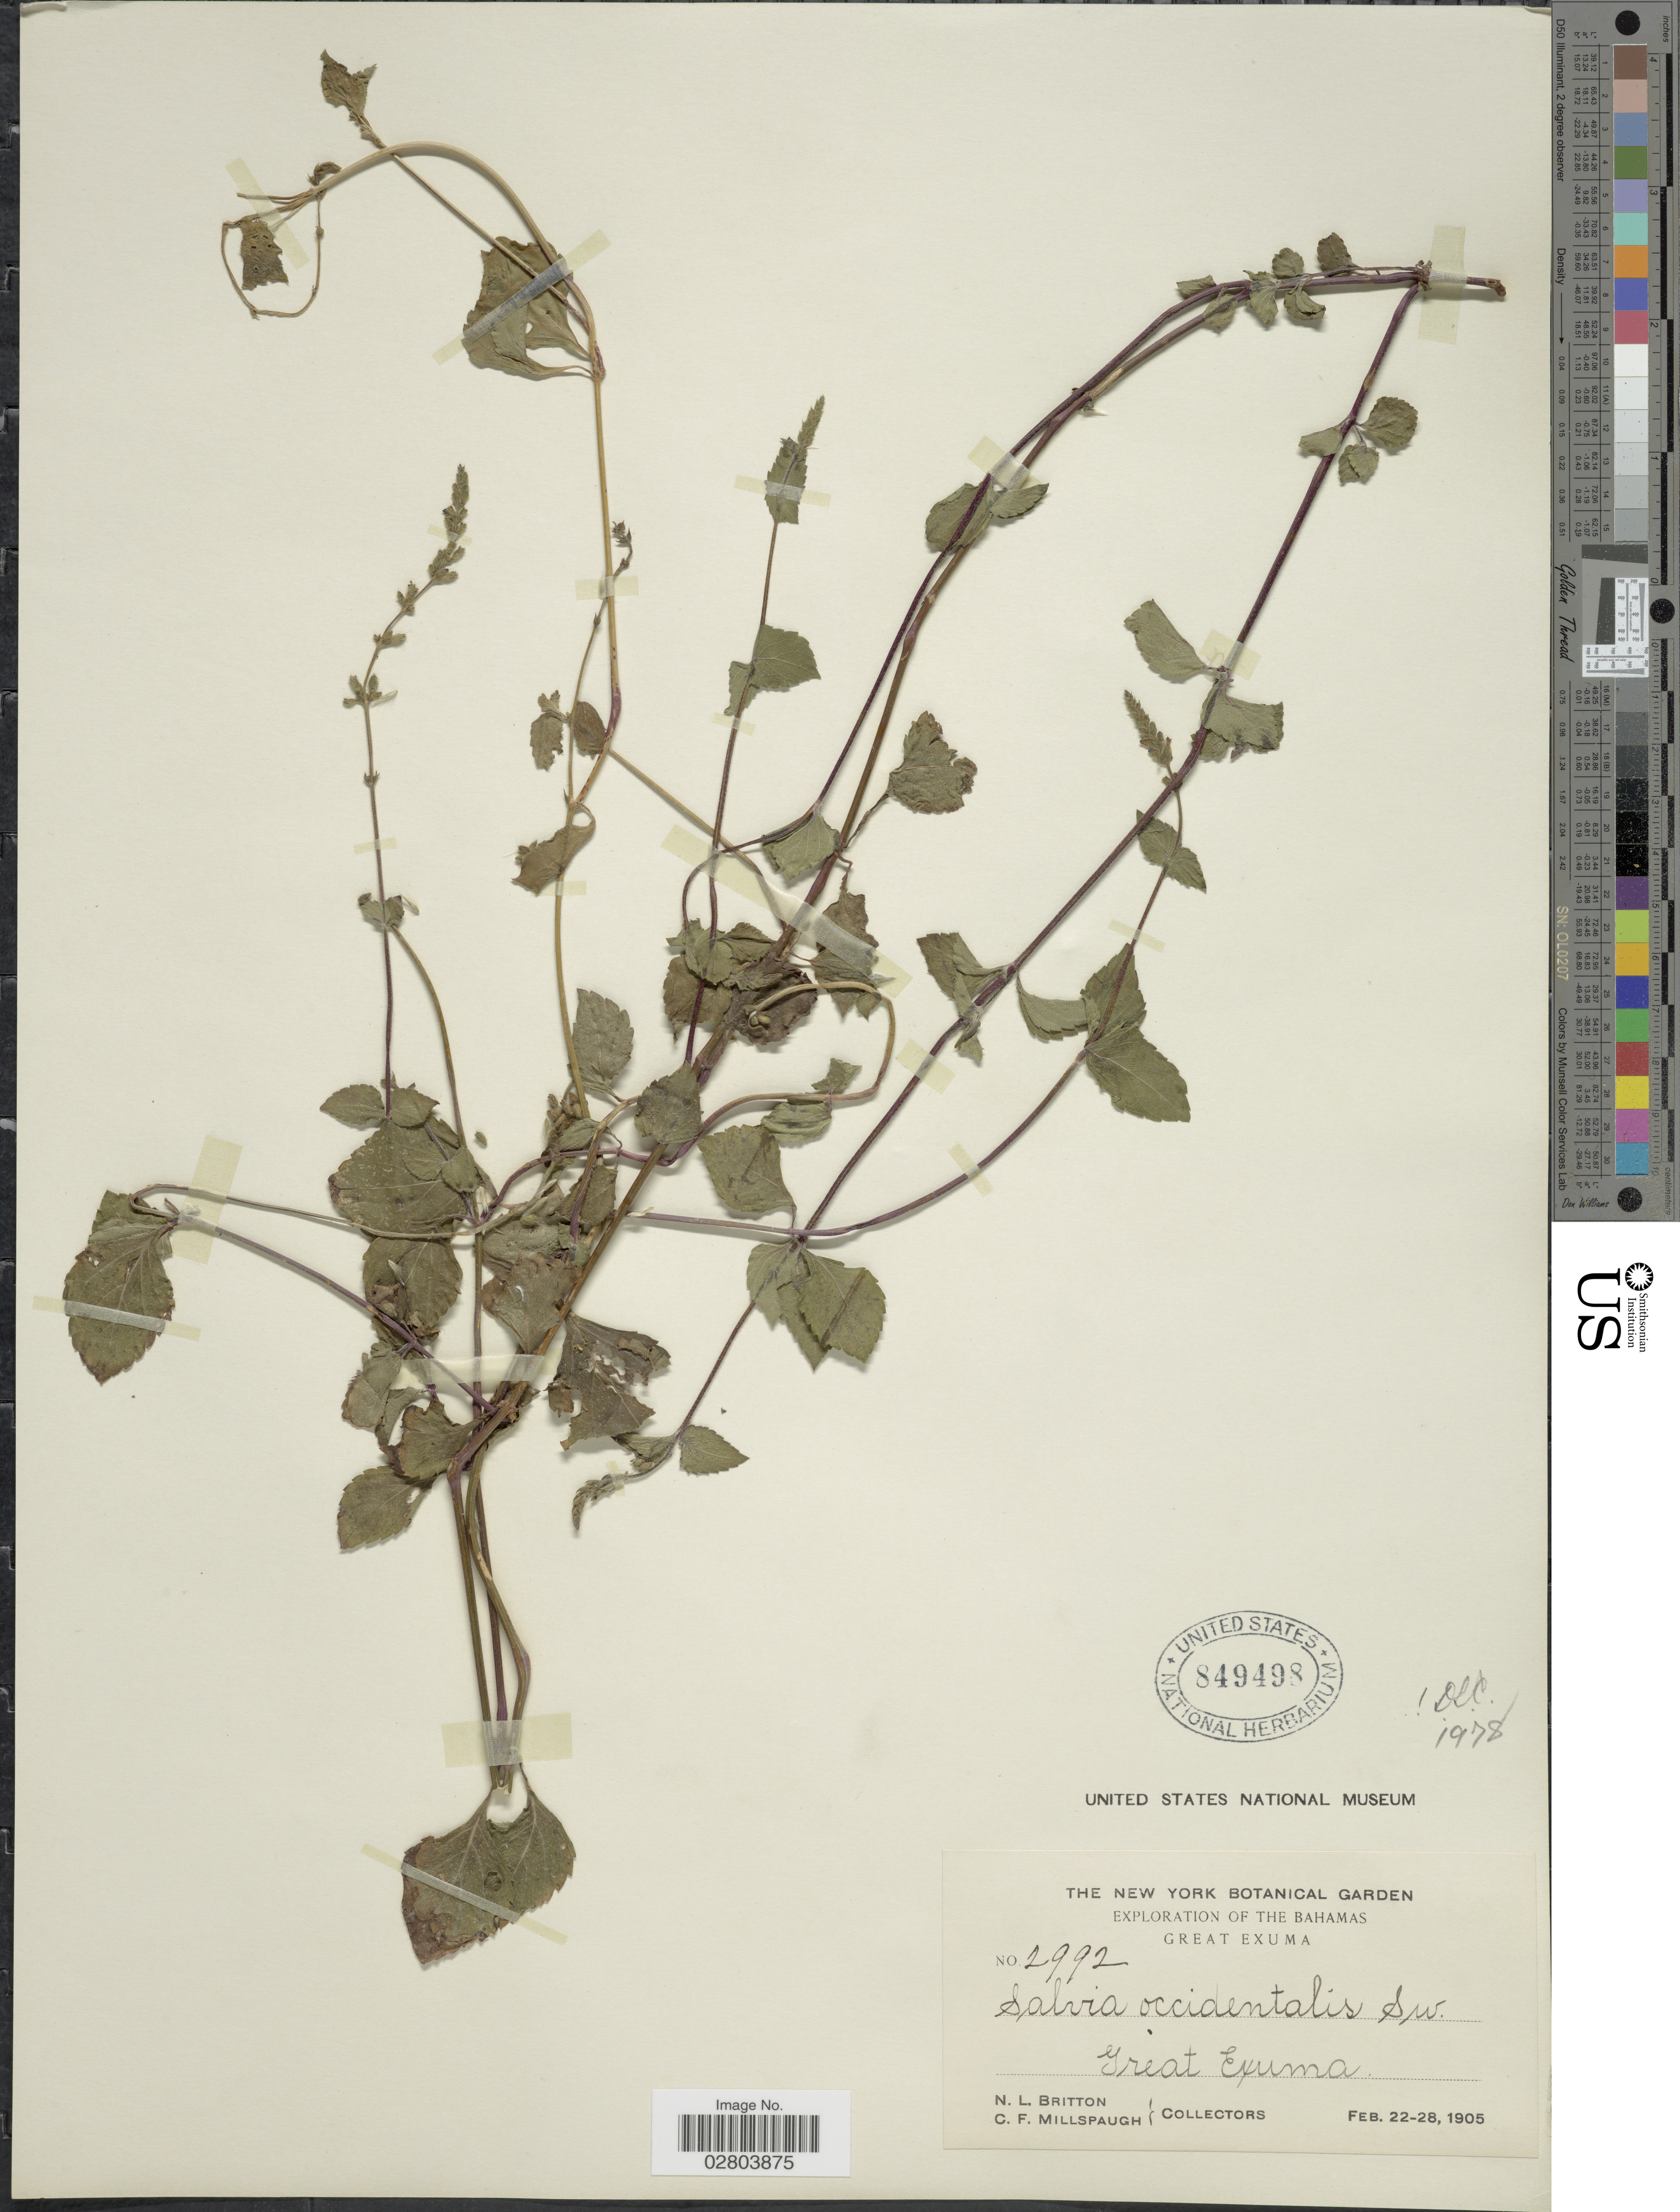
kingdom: Plantae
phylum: Tracheophyta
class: Magnoliopsida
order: Lamiales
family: Lamiaceae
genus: Salvia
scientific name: Salvia occidentalis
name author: Sw.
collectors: N. Britton & C. F. Millspaugh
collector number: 2992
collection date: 1905-02-22/1905-02-28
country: Bahamas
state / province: Exuma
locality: Great Exuma.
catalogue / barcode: US 849498